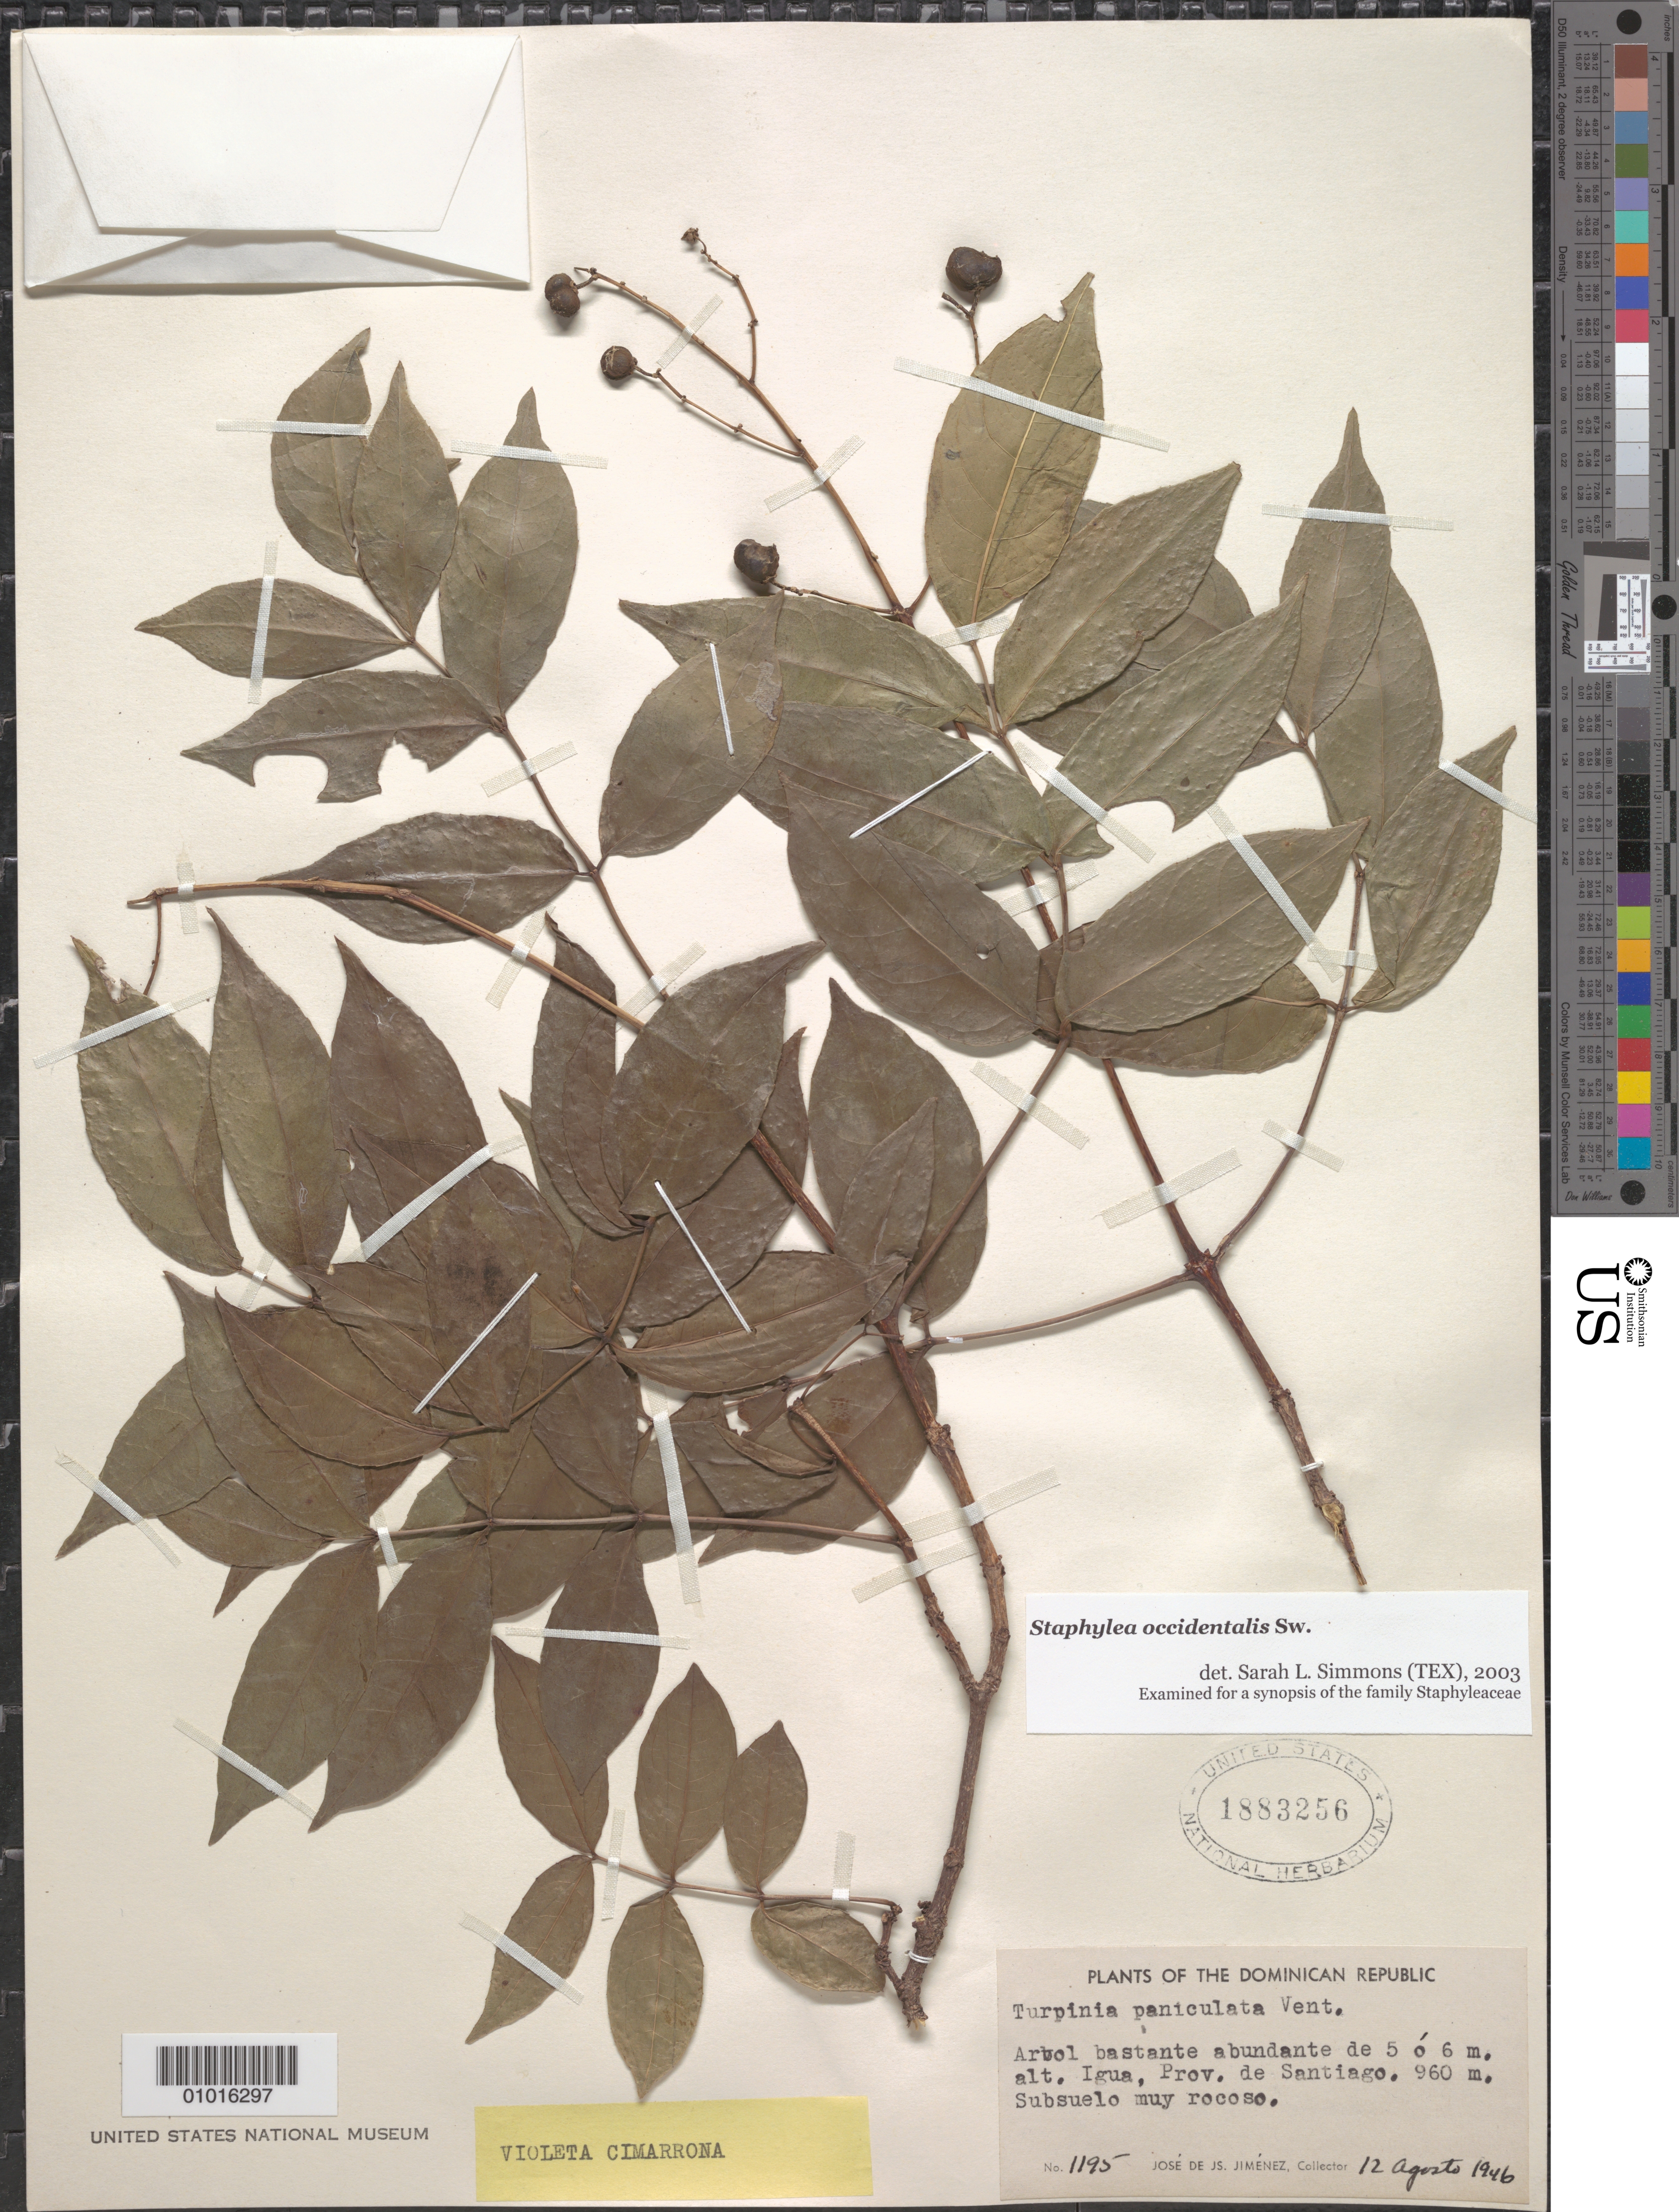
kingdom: Plantae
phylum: Tracheophyta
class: Magnoliopsida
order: Crossosomatales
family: Staphyleaceae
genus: Staphylea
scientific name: Staphylea occidentalis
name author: Sw.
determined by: Simmons, S. L.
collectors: J. J. Jiménez Almonte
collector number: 1195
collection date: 1946-08-12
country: Dominican Republic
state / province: Santiago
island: Hispaniola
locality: Igua.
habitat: Subsuelo muy rocoso.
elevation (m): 960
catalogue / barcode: US 1883256